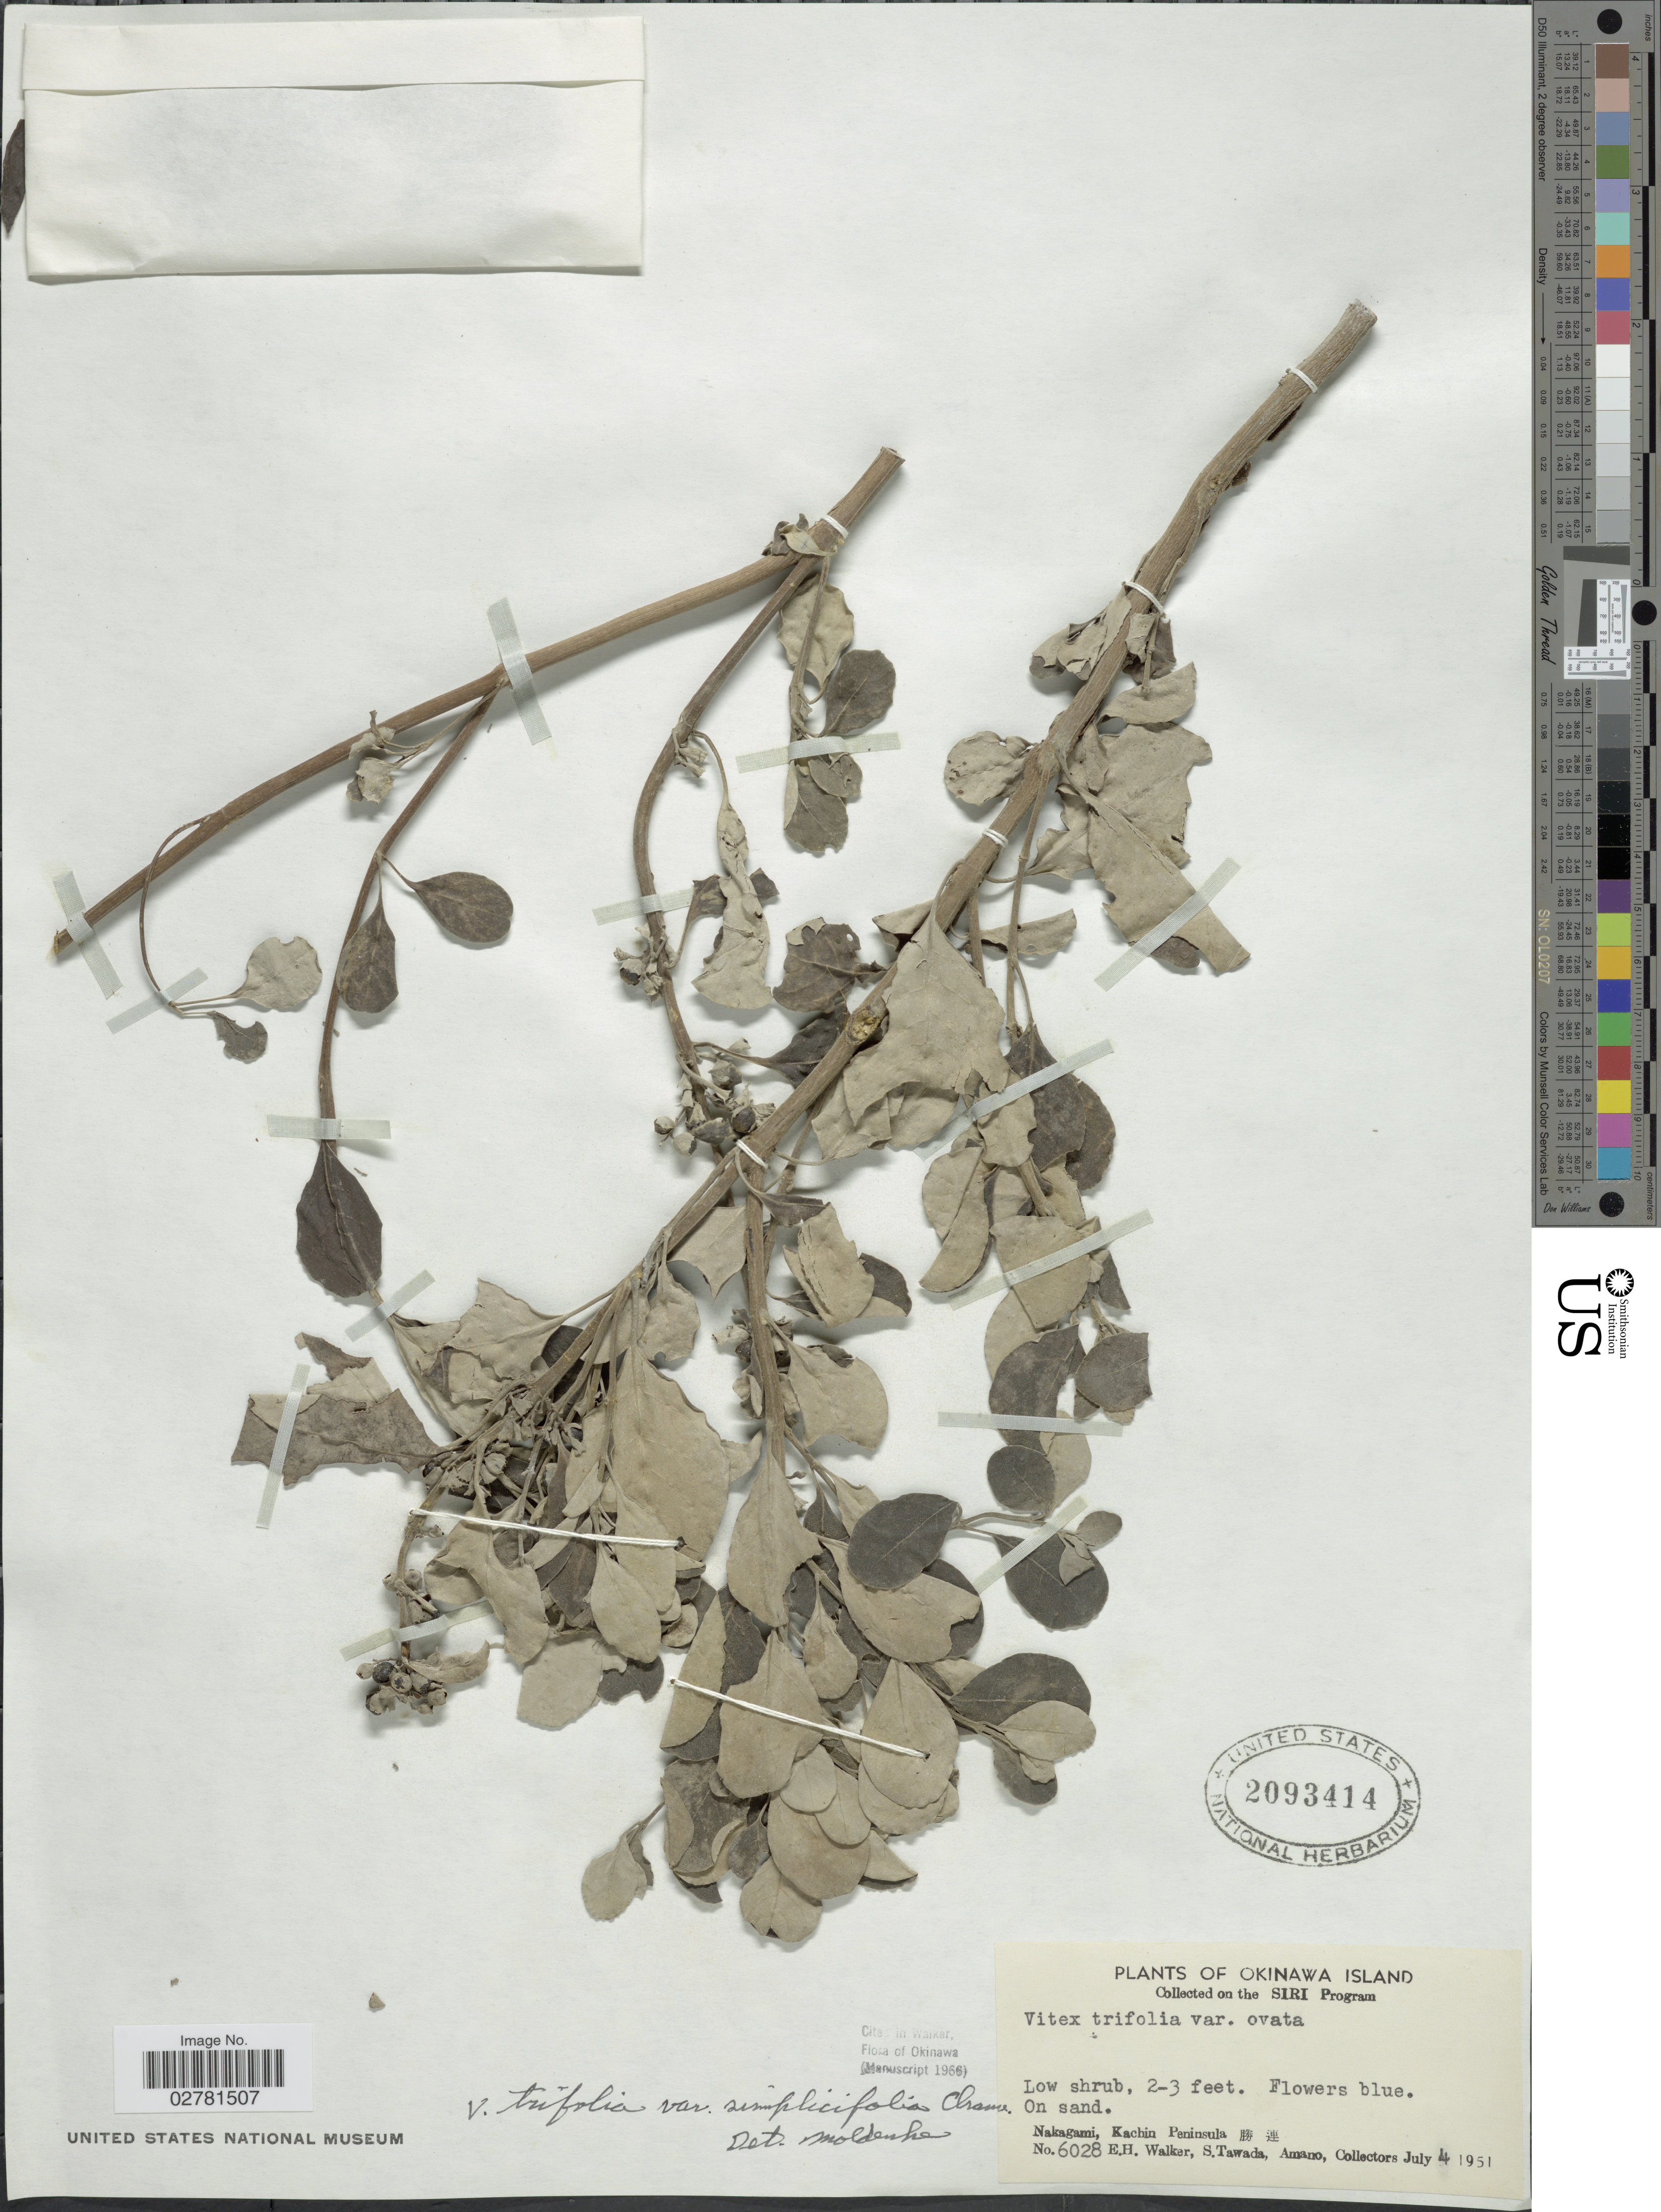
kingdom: Plantae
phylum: Tracheophyta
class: Magnoliopsida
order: Lamiales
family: Lamiaceae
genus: Vitex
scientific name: Vitex trifoliata var. simplicifolia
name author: Cham.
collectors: E. H. Walker, S. Tawada & Amano, --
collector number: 6028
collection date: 1951-07-04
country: Japan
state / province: Okinawa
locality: Okinawa Island. Nakagami, Kachin Peninsula X.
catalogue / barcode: US 2093414